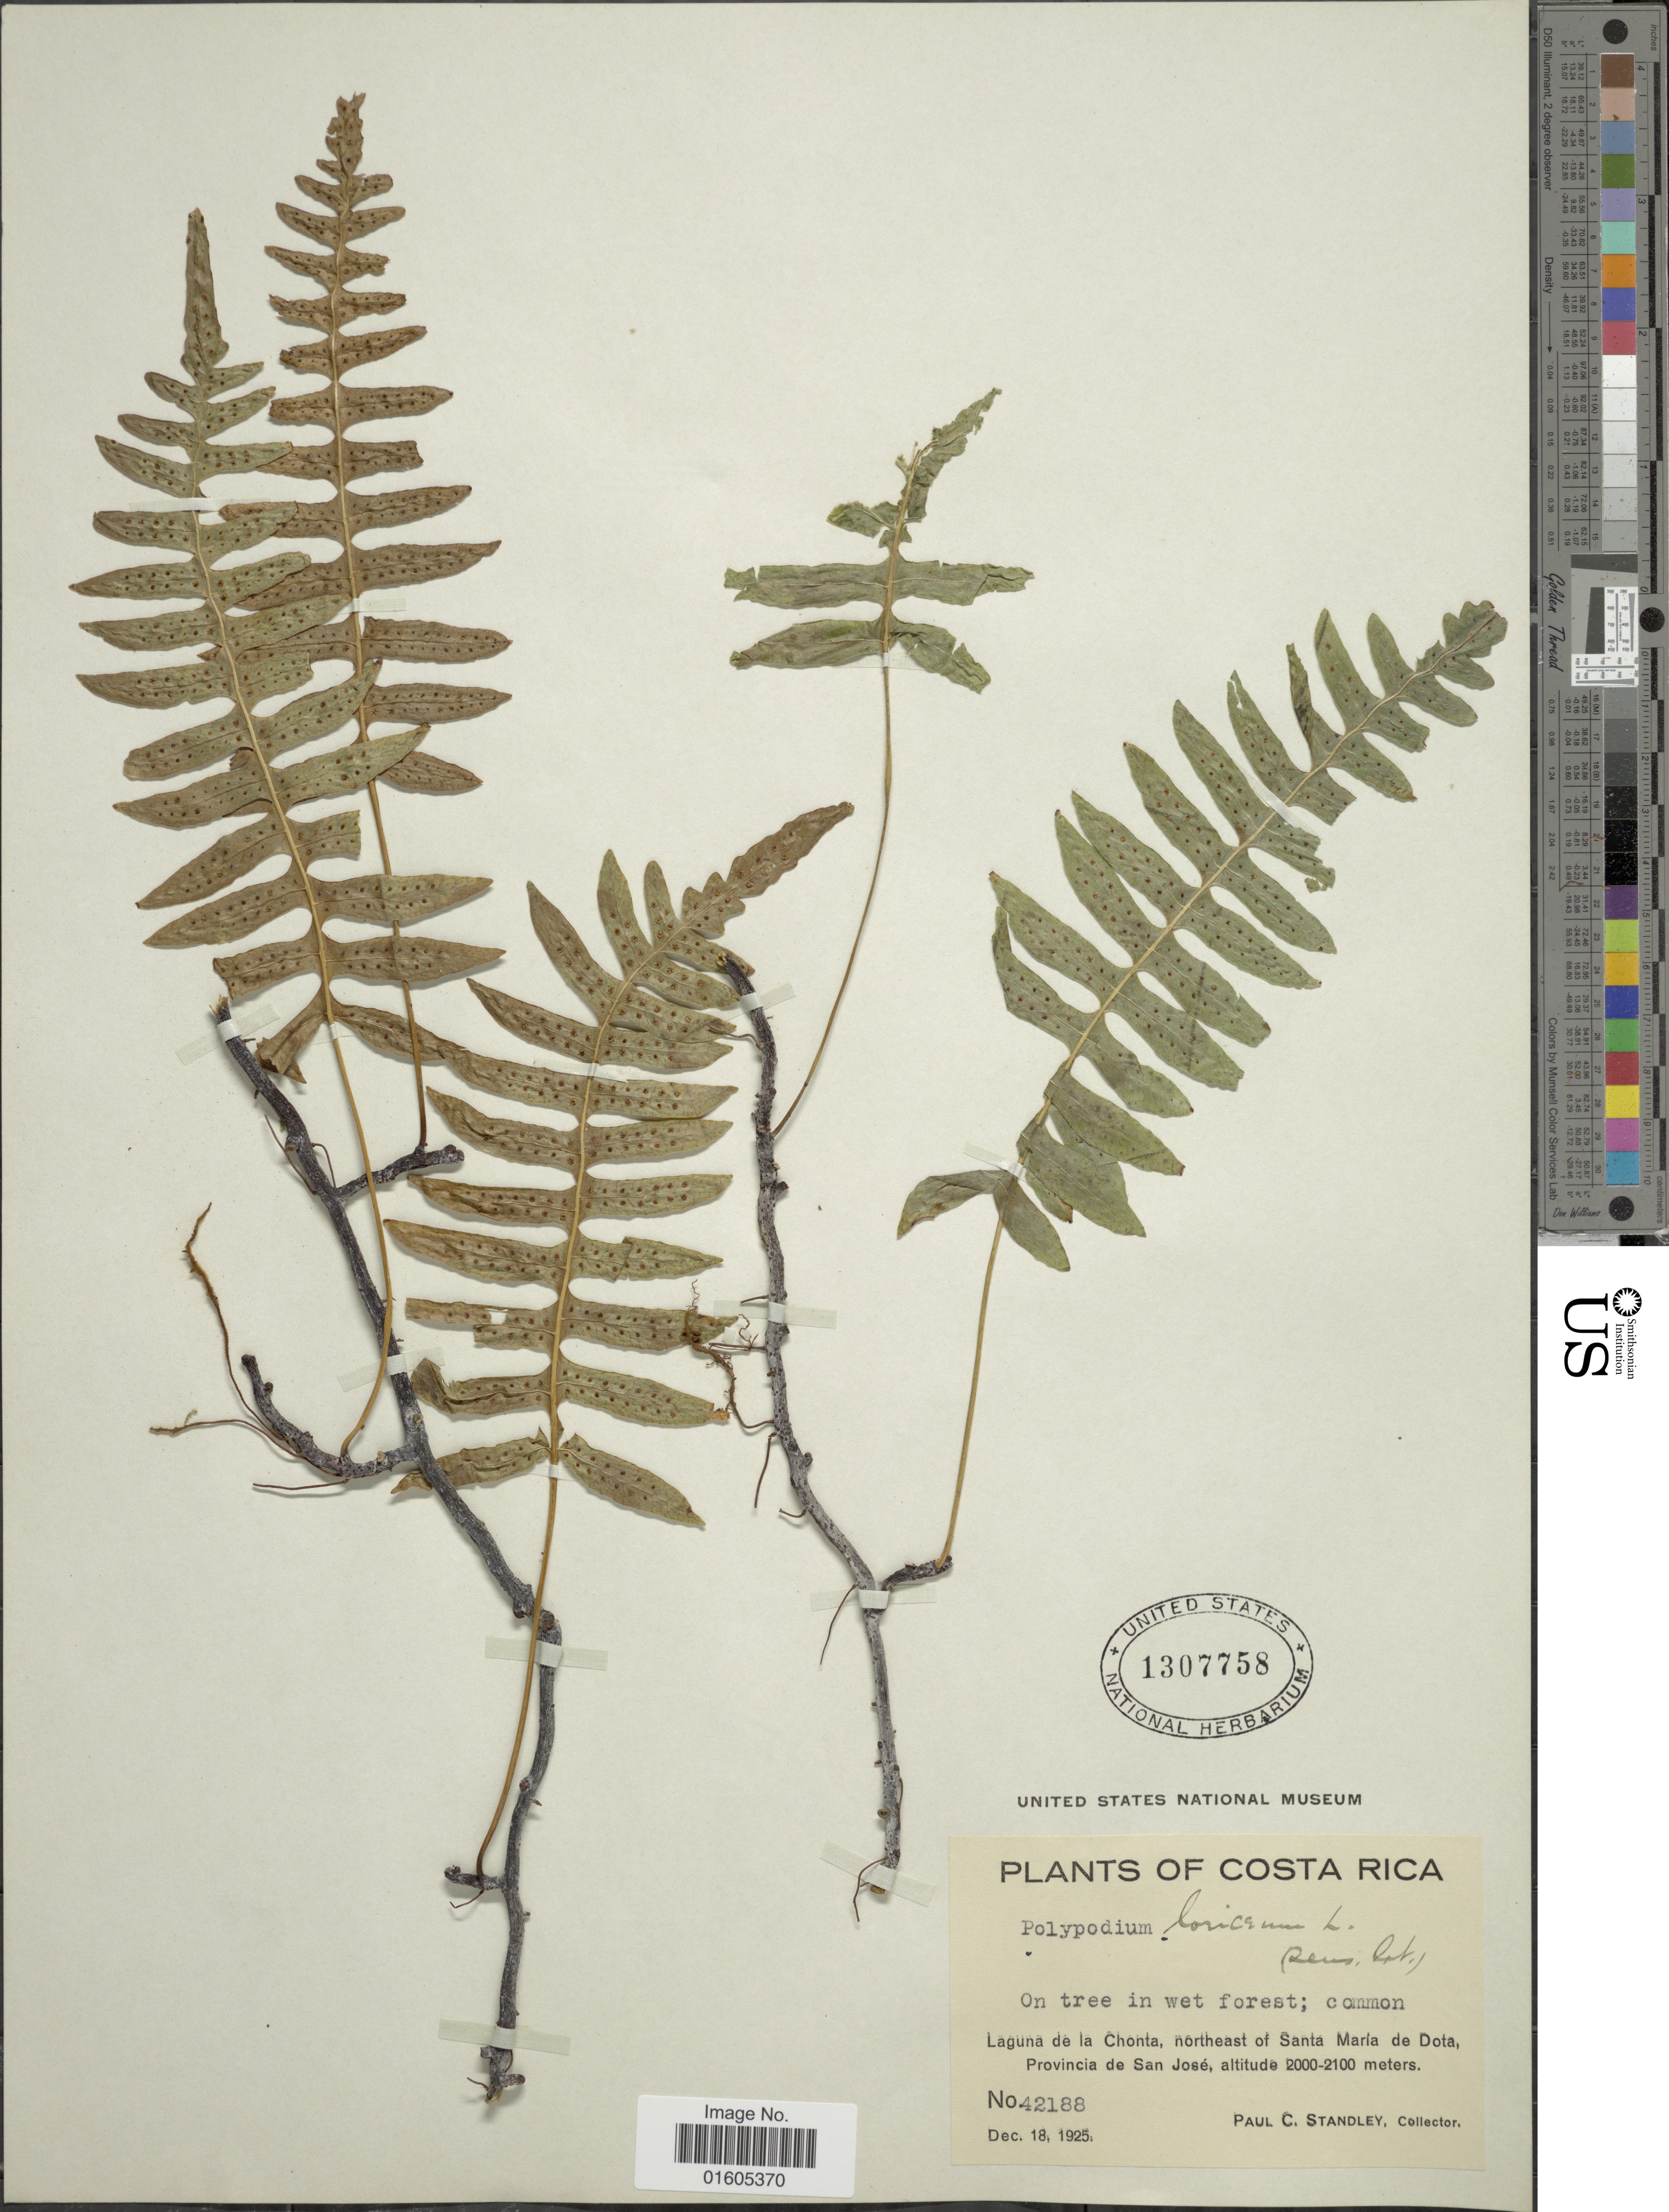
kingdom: Plantae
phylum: Tracheophyta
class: Polypodiopsida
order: Polypodiales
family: Polypodiaceae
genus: Serpocaulon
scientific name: Serpocaulon ptilorhizon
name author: (Christ) A.R. Sm.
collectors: P. C. Standley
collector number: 42188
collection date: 1925-12-18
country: Costa Rica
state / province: San José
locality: Laguna de la Chonta, northeast of Santa María de Dota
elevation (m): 2000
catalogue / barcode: US 1307758